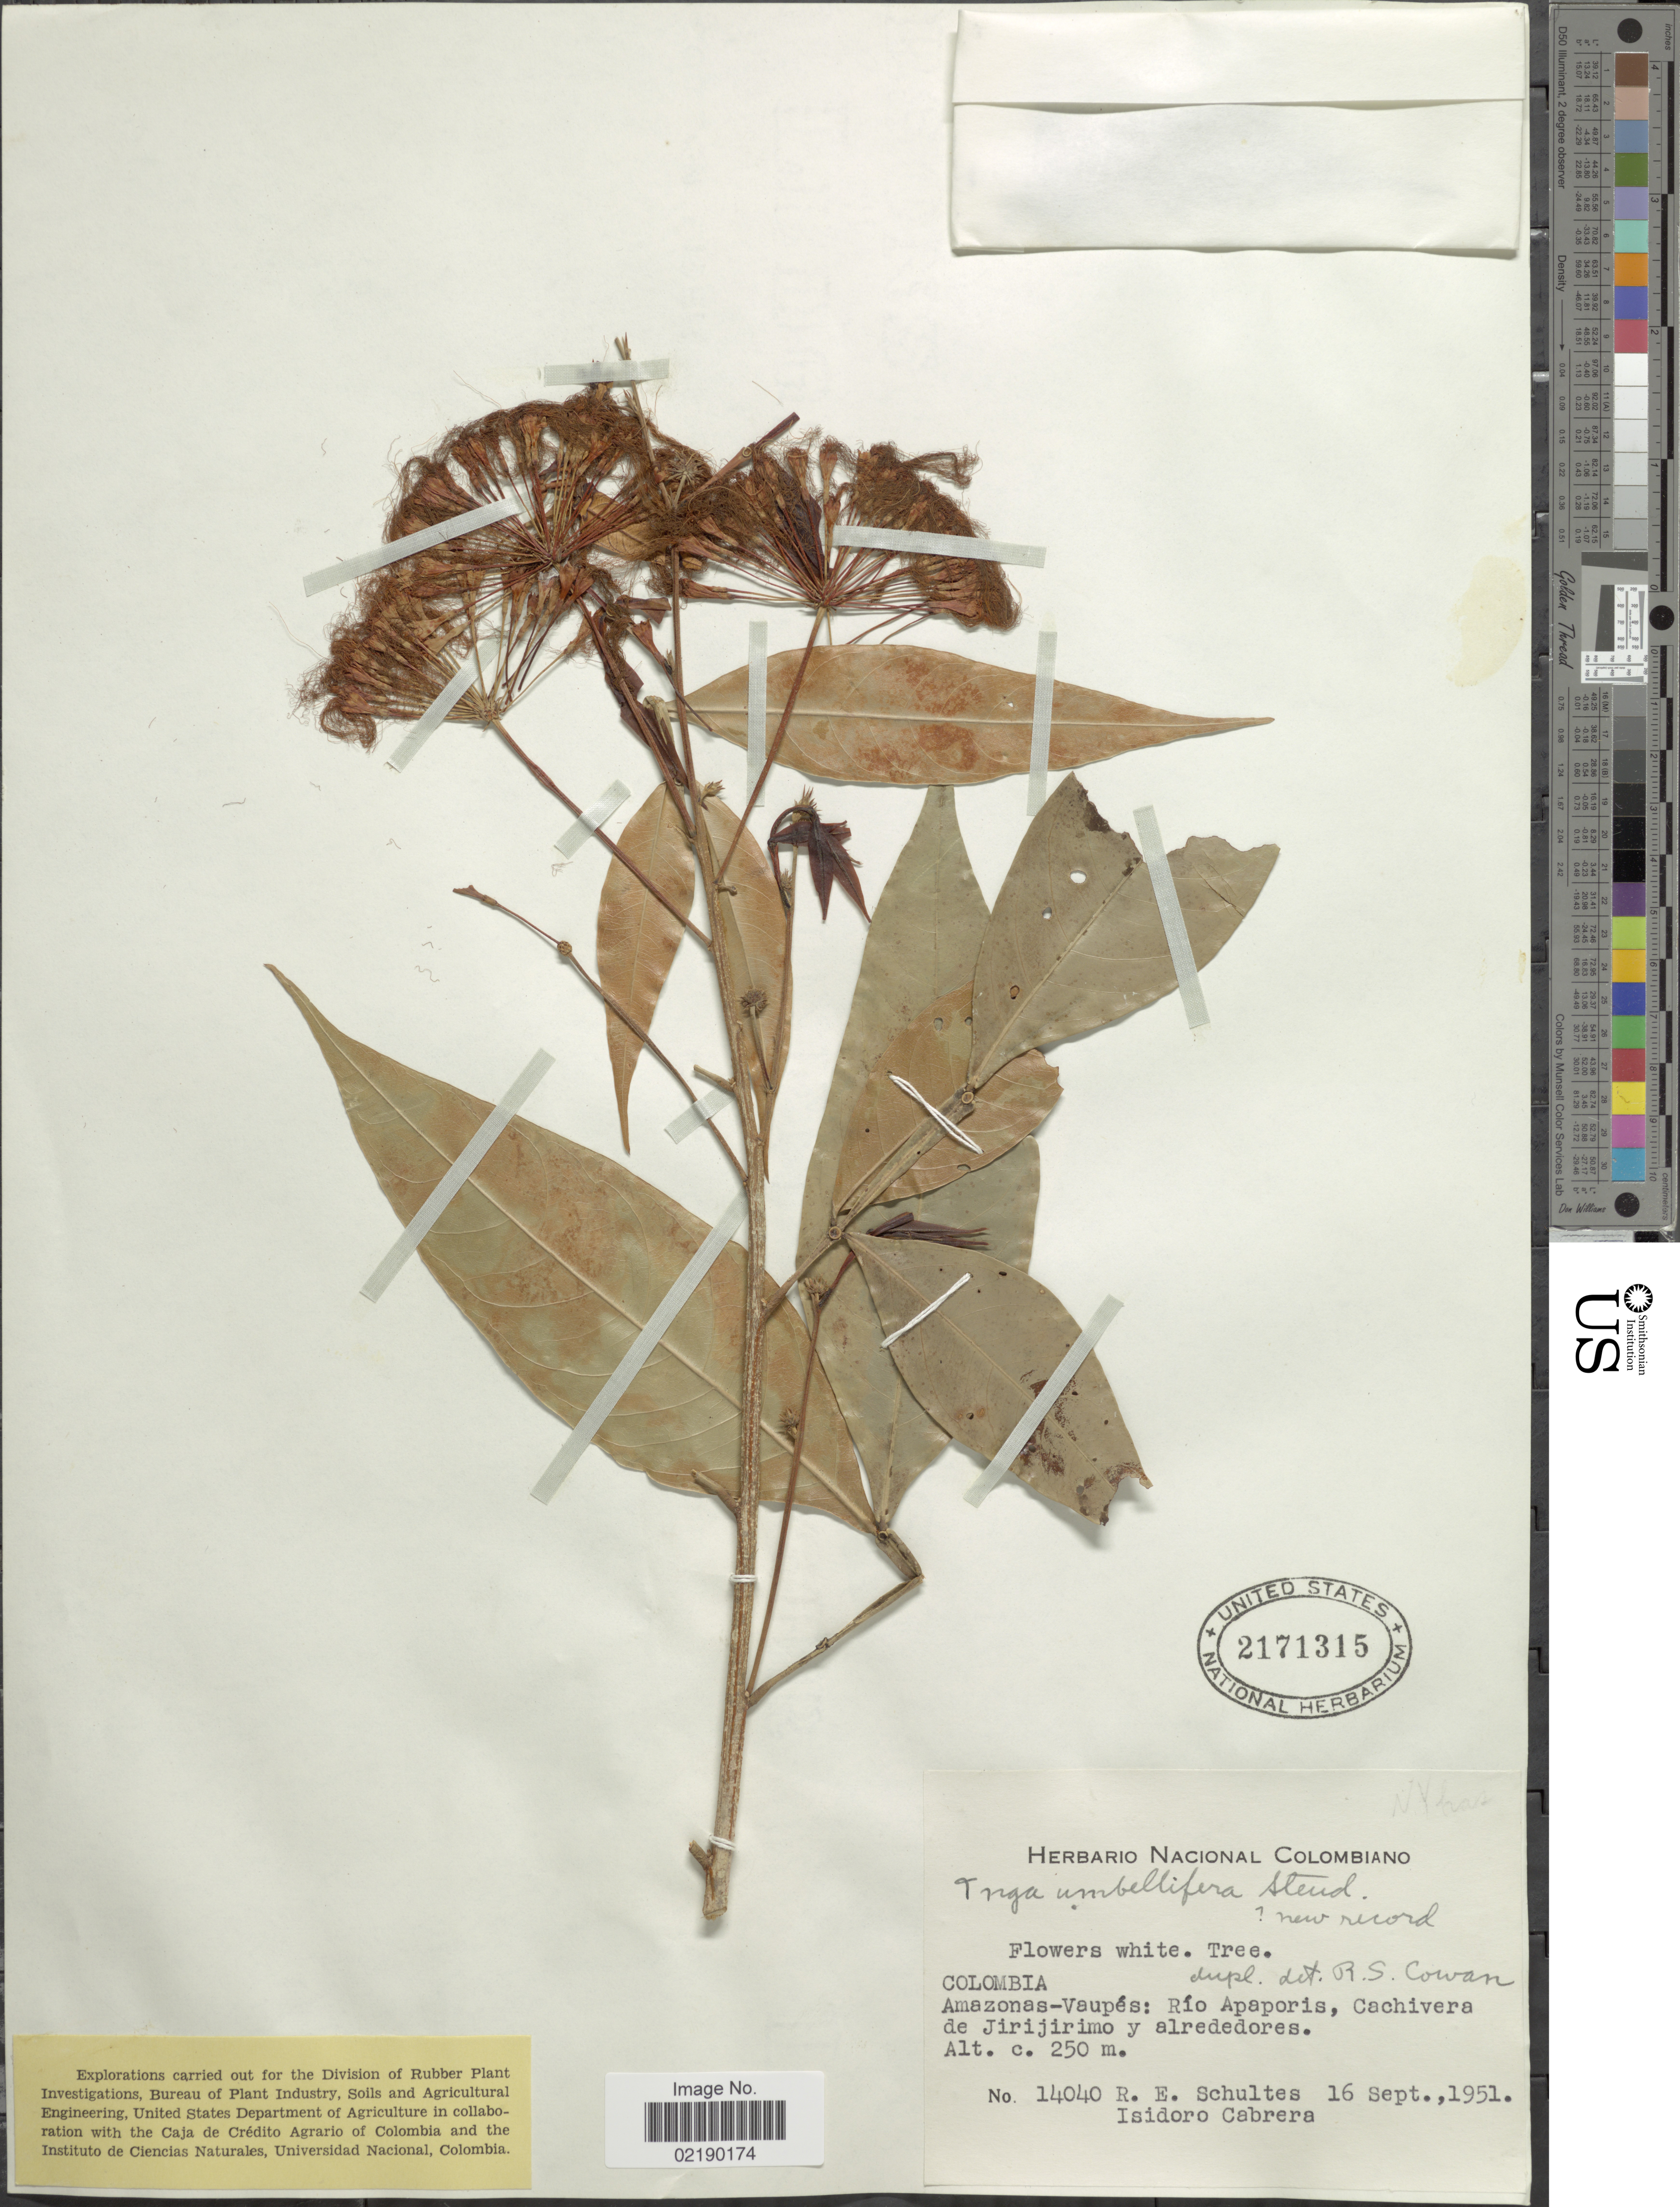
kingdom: Plantae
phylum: Tracheophyta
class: Magnoliopsida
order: Fabales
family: Fabaceae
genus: Inga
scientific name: Inga umbellifera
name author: (Vahl) Steud. ex DC.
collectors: R. E. Schultes & I. Cabrera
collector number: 14040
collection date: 1951-09-16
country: Colombia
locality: Amazonas-Vaupes: Rio Apaporis, Cachivera de Jirijirimo y alrededores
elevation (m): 250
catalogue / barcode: US 2171315